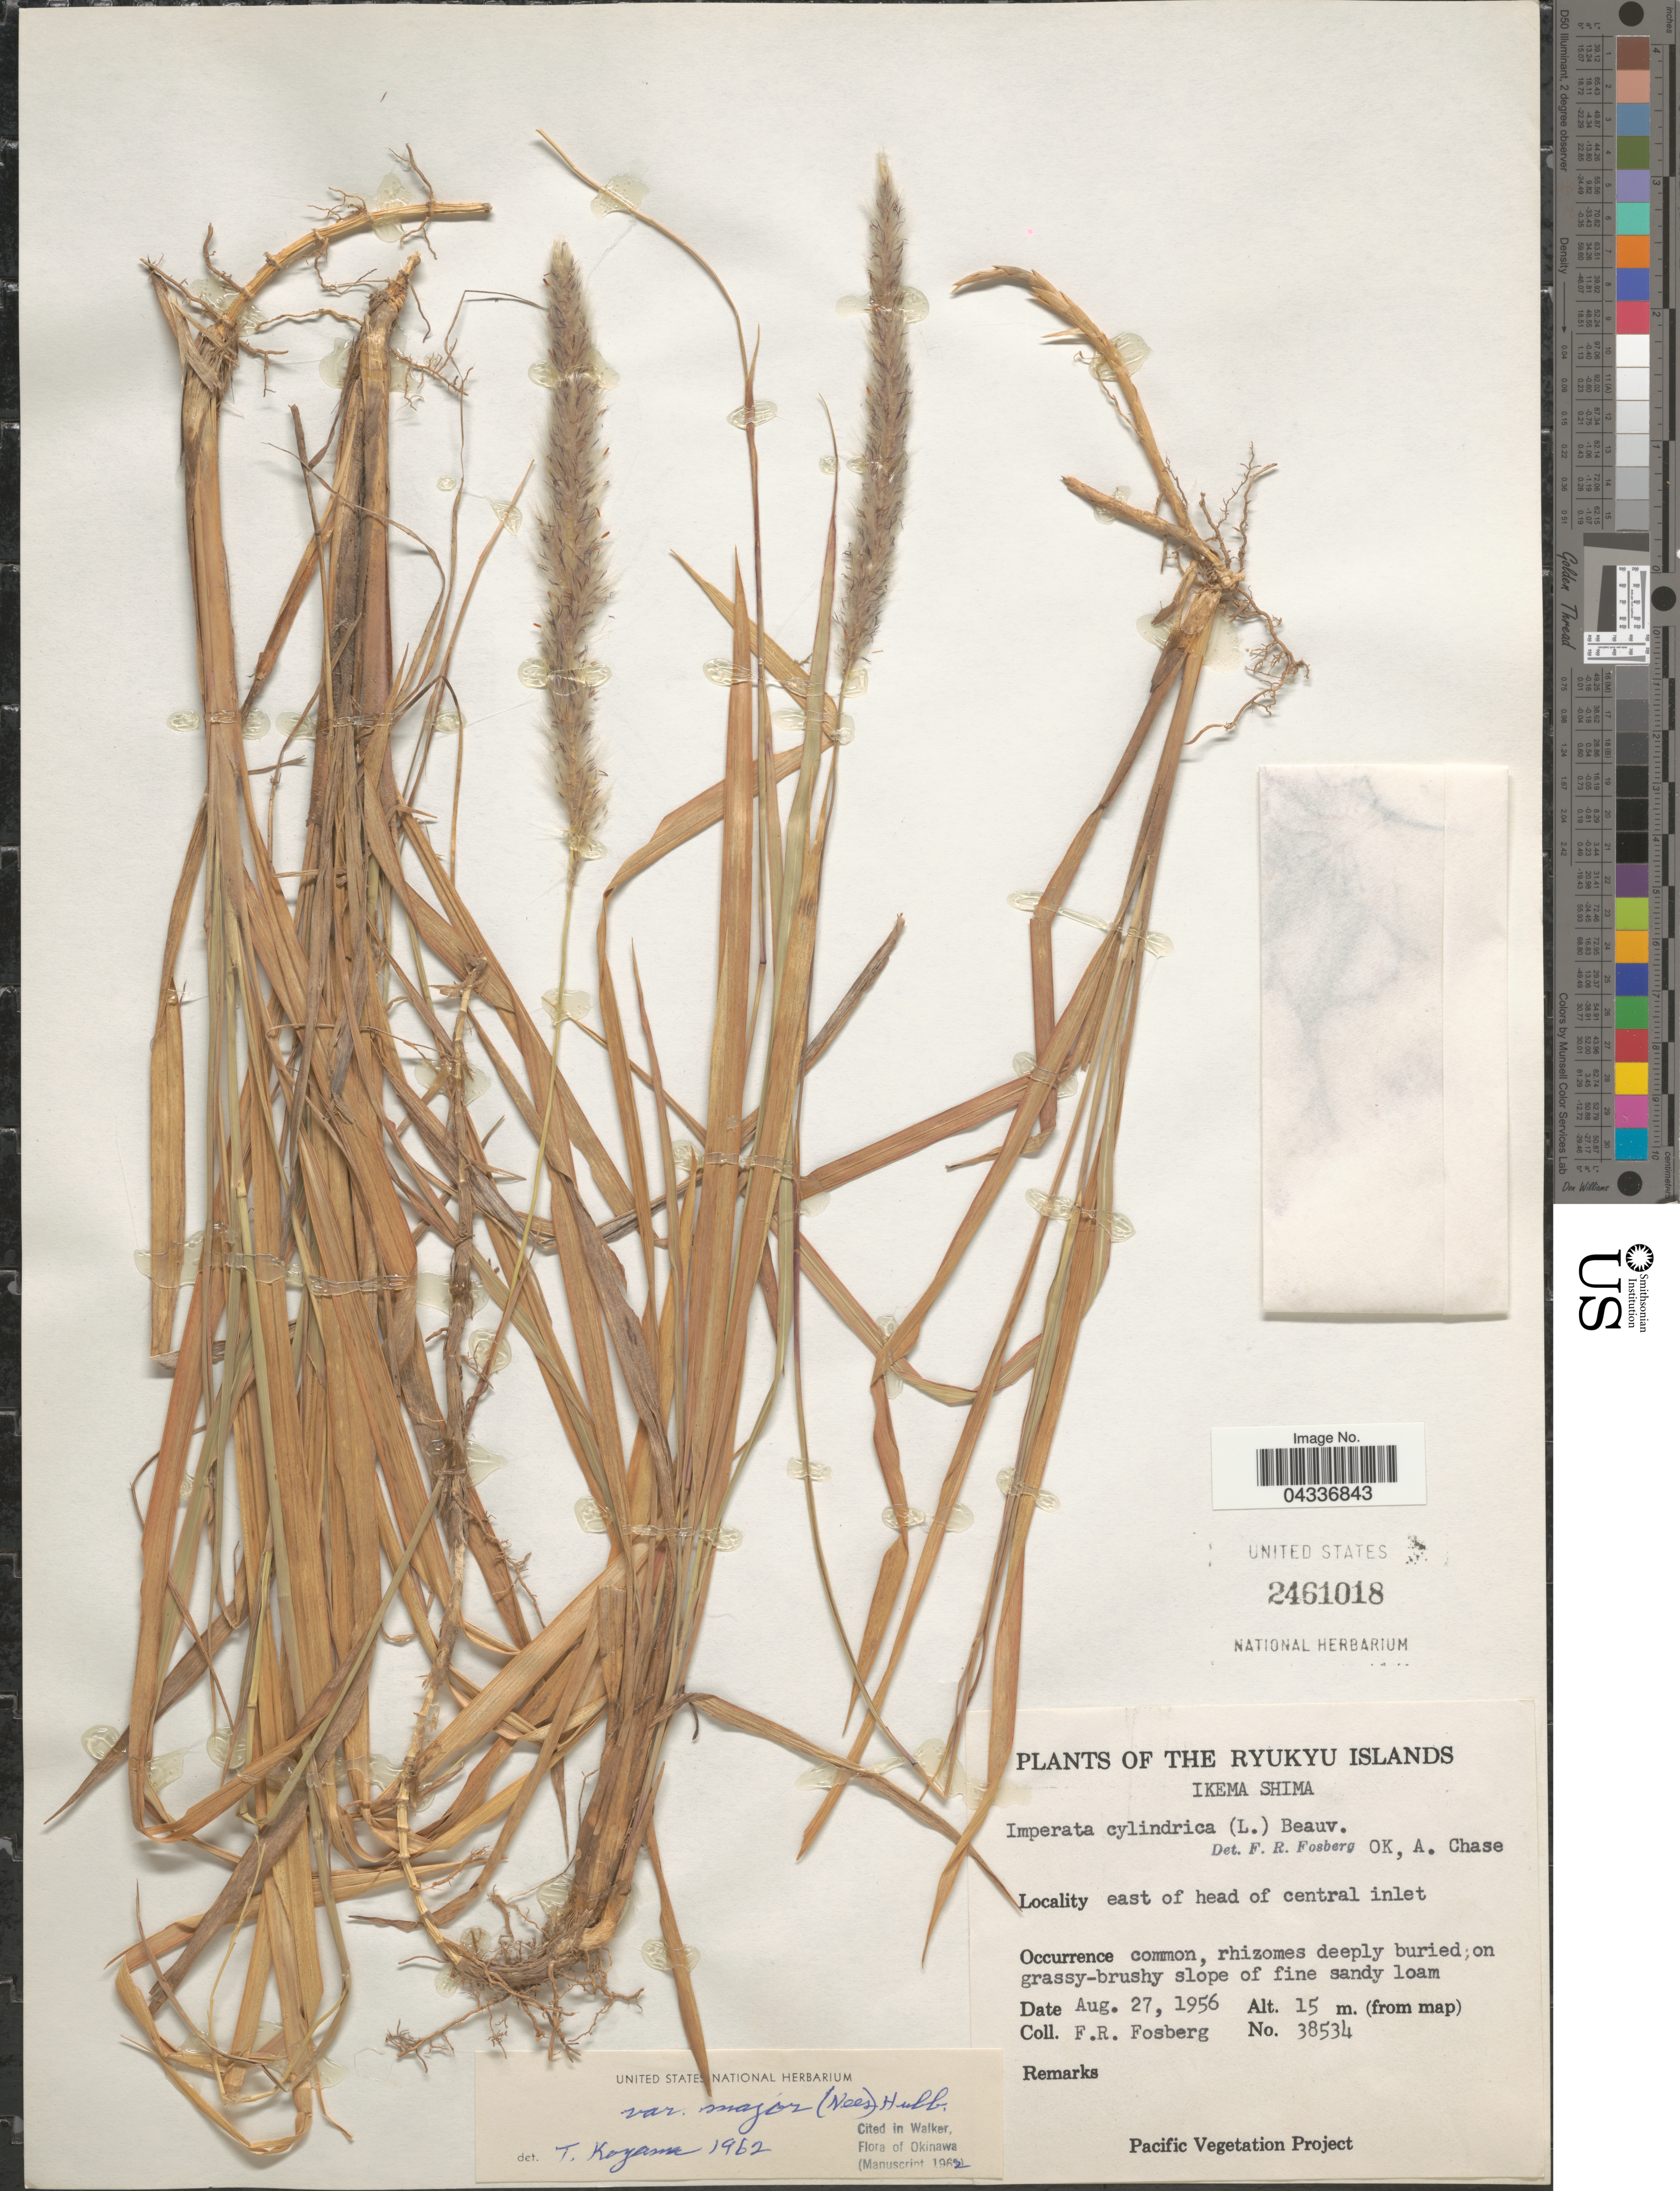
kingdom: Plantae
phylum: Tracheophyta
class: Liliopsida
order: Poales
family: Poaceae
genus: Imperata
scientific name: Imperata cylindrica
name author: (L.) P. Beauv.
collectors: F. R. Fosberg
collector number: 38534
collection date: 1956-08-27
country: Japan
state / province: Okinawa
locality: The Ryukyu Islands. Ikema Shima. East of head of central inlet.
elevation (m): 15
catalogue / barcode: US 2461018